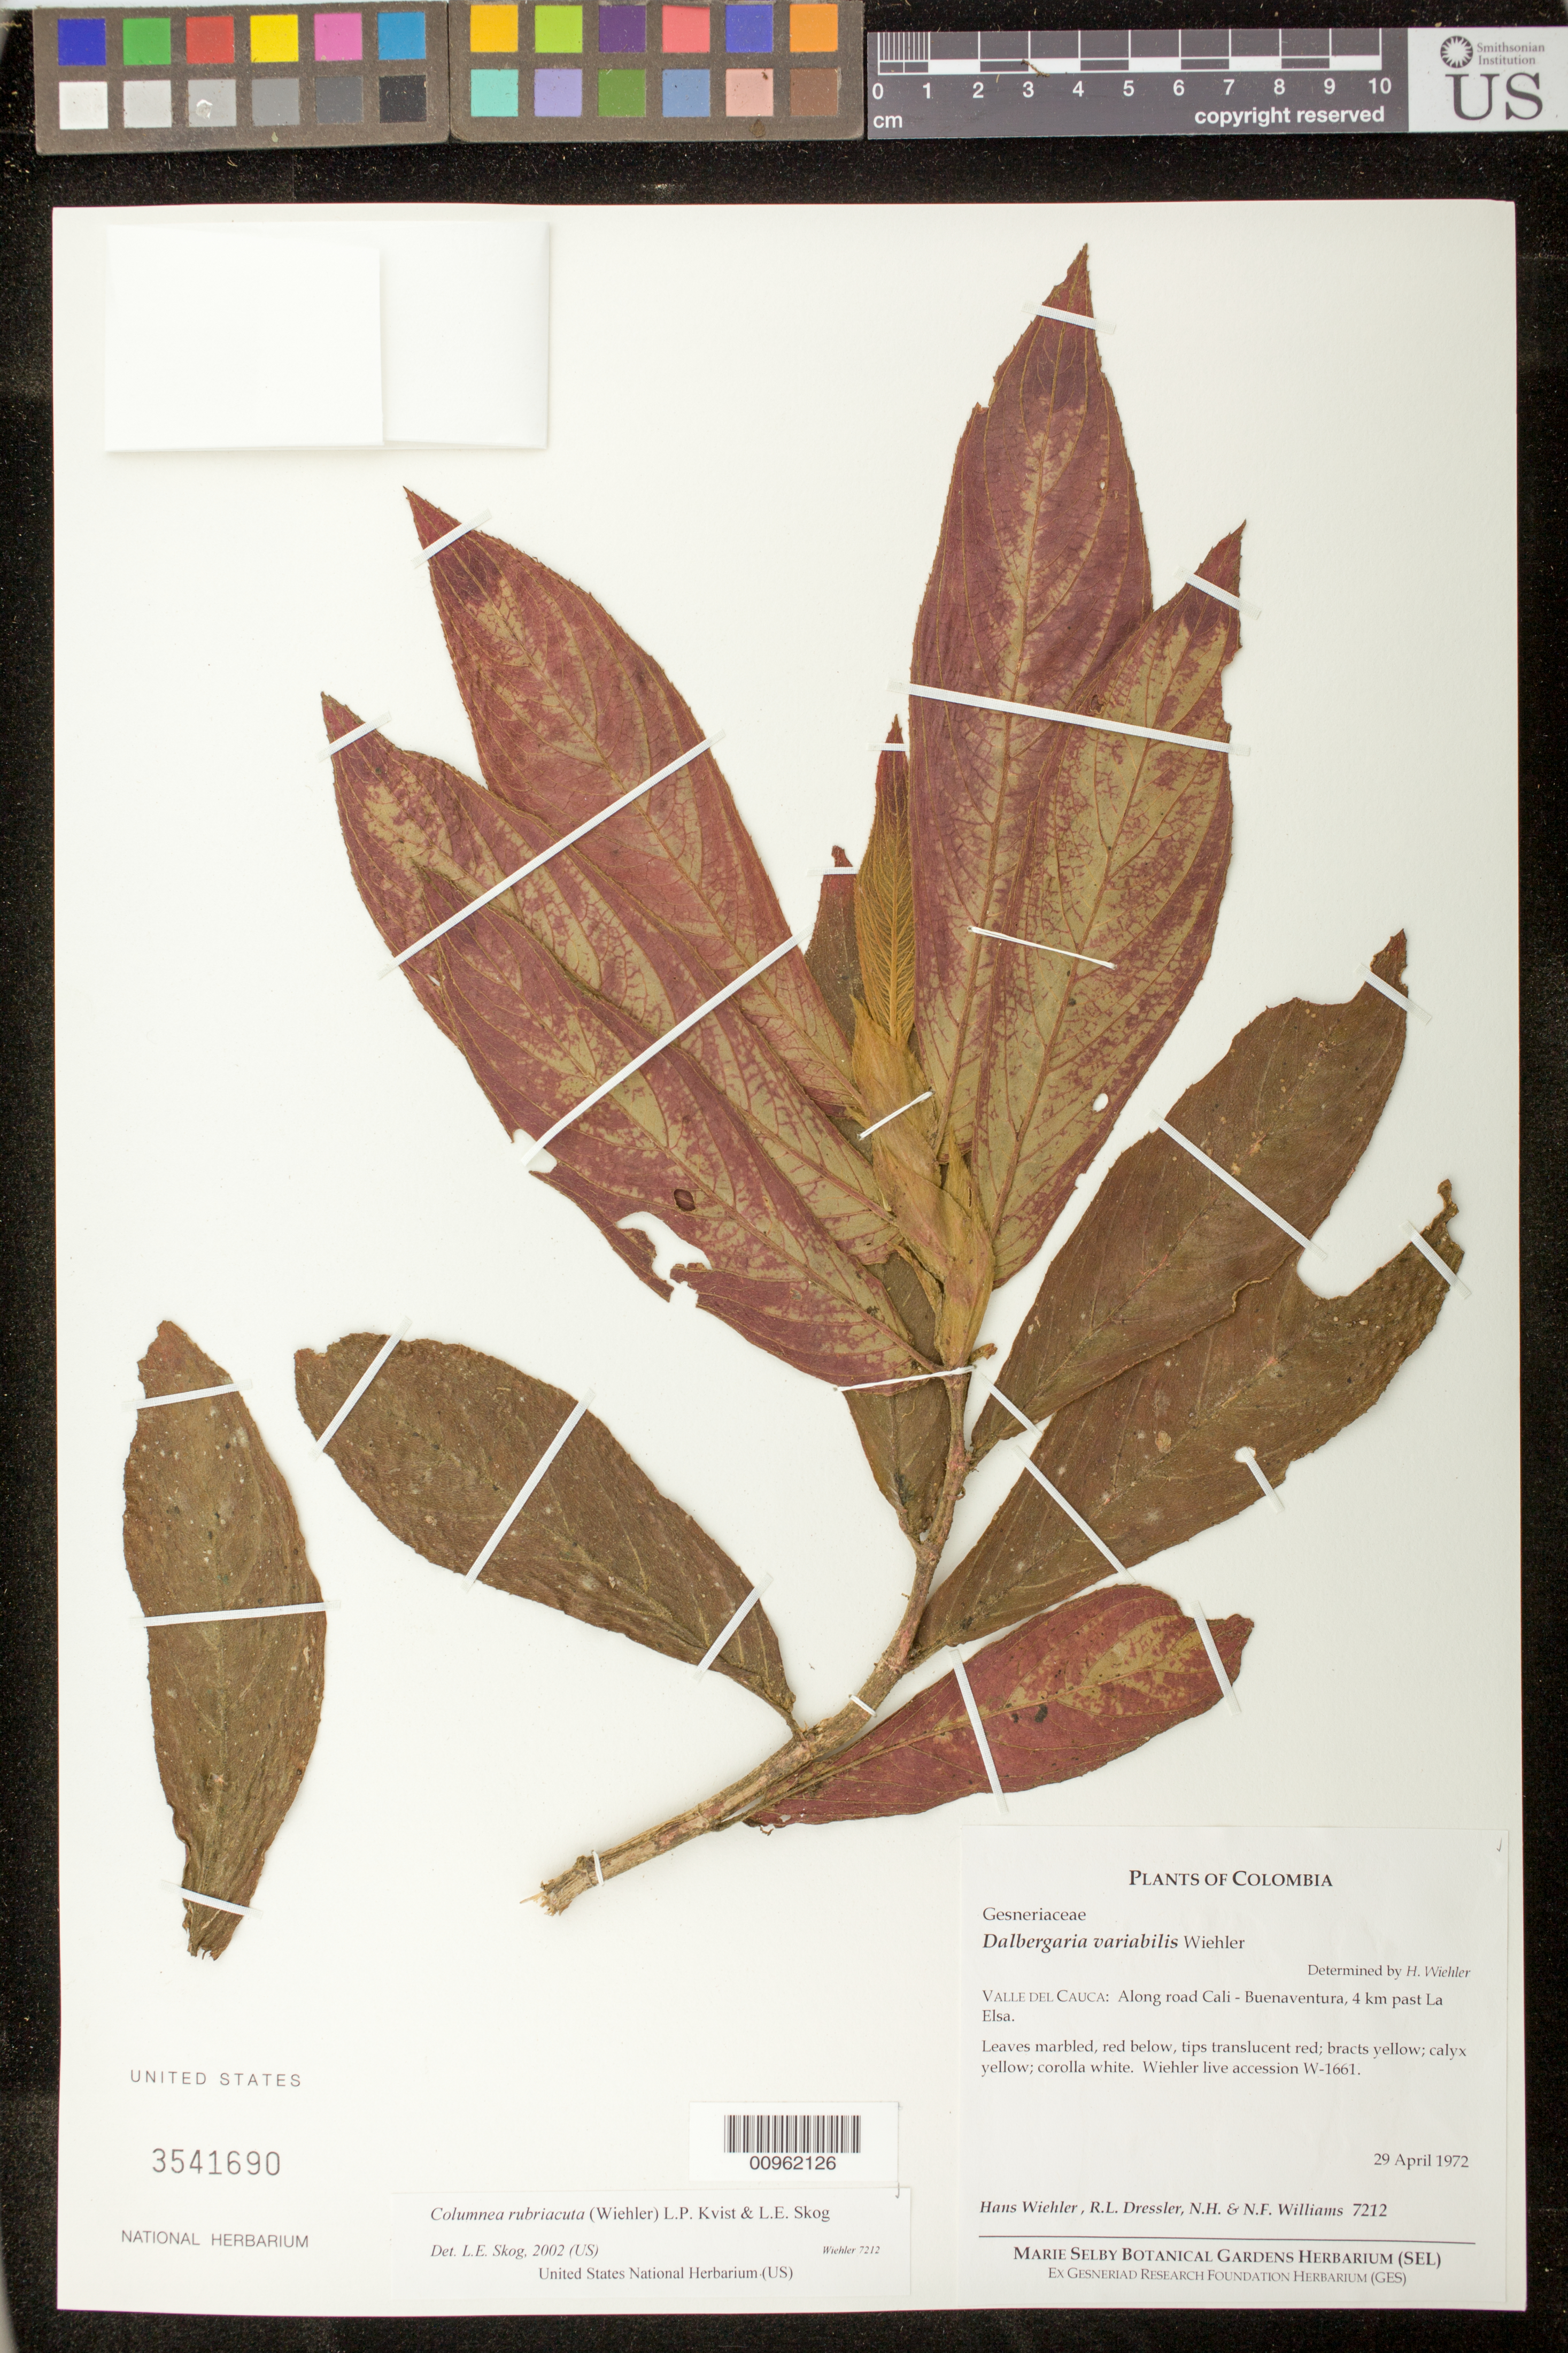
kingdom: Plantae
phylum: Tracheophyta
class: Magnoliopsida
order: Lamiales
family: Gesneriaceae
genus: Columnea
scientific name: Columnea rubriacuta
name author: (Wiehler) L.P. Kvist & L.E. Skog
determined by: Skog, Laurence E.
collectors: H. J. Wiehler, R. Dressler, N. H. Williams & N. Williams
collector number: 7212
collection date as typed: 29 Apr 1972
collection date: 1972-04-29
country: Colombia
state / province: Valle del Cauca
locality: Valle del Cauca: along road Cali - Buenaventura, 4 km past La Elsa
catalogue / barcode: US 3541690